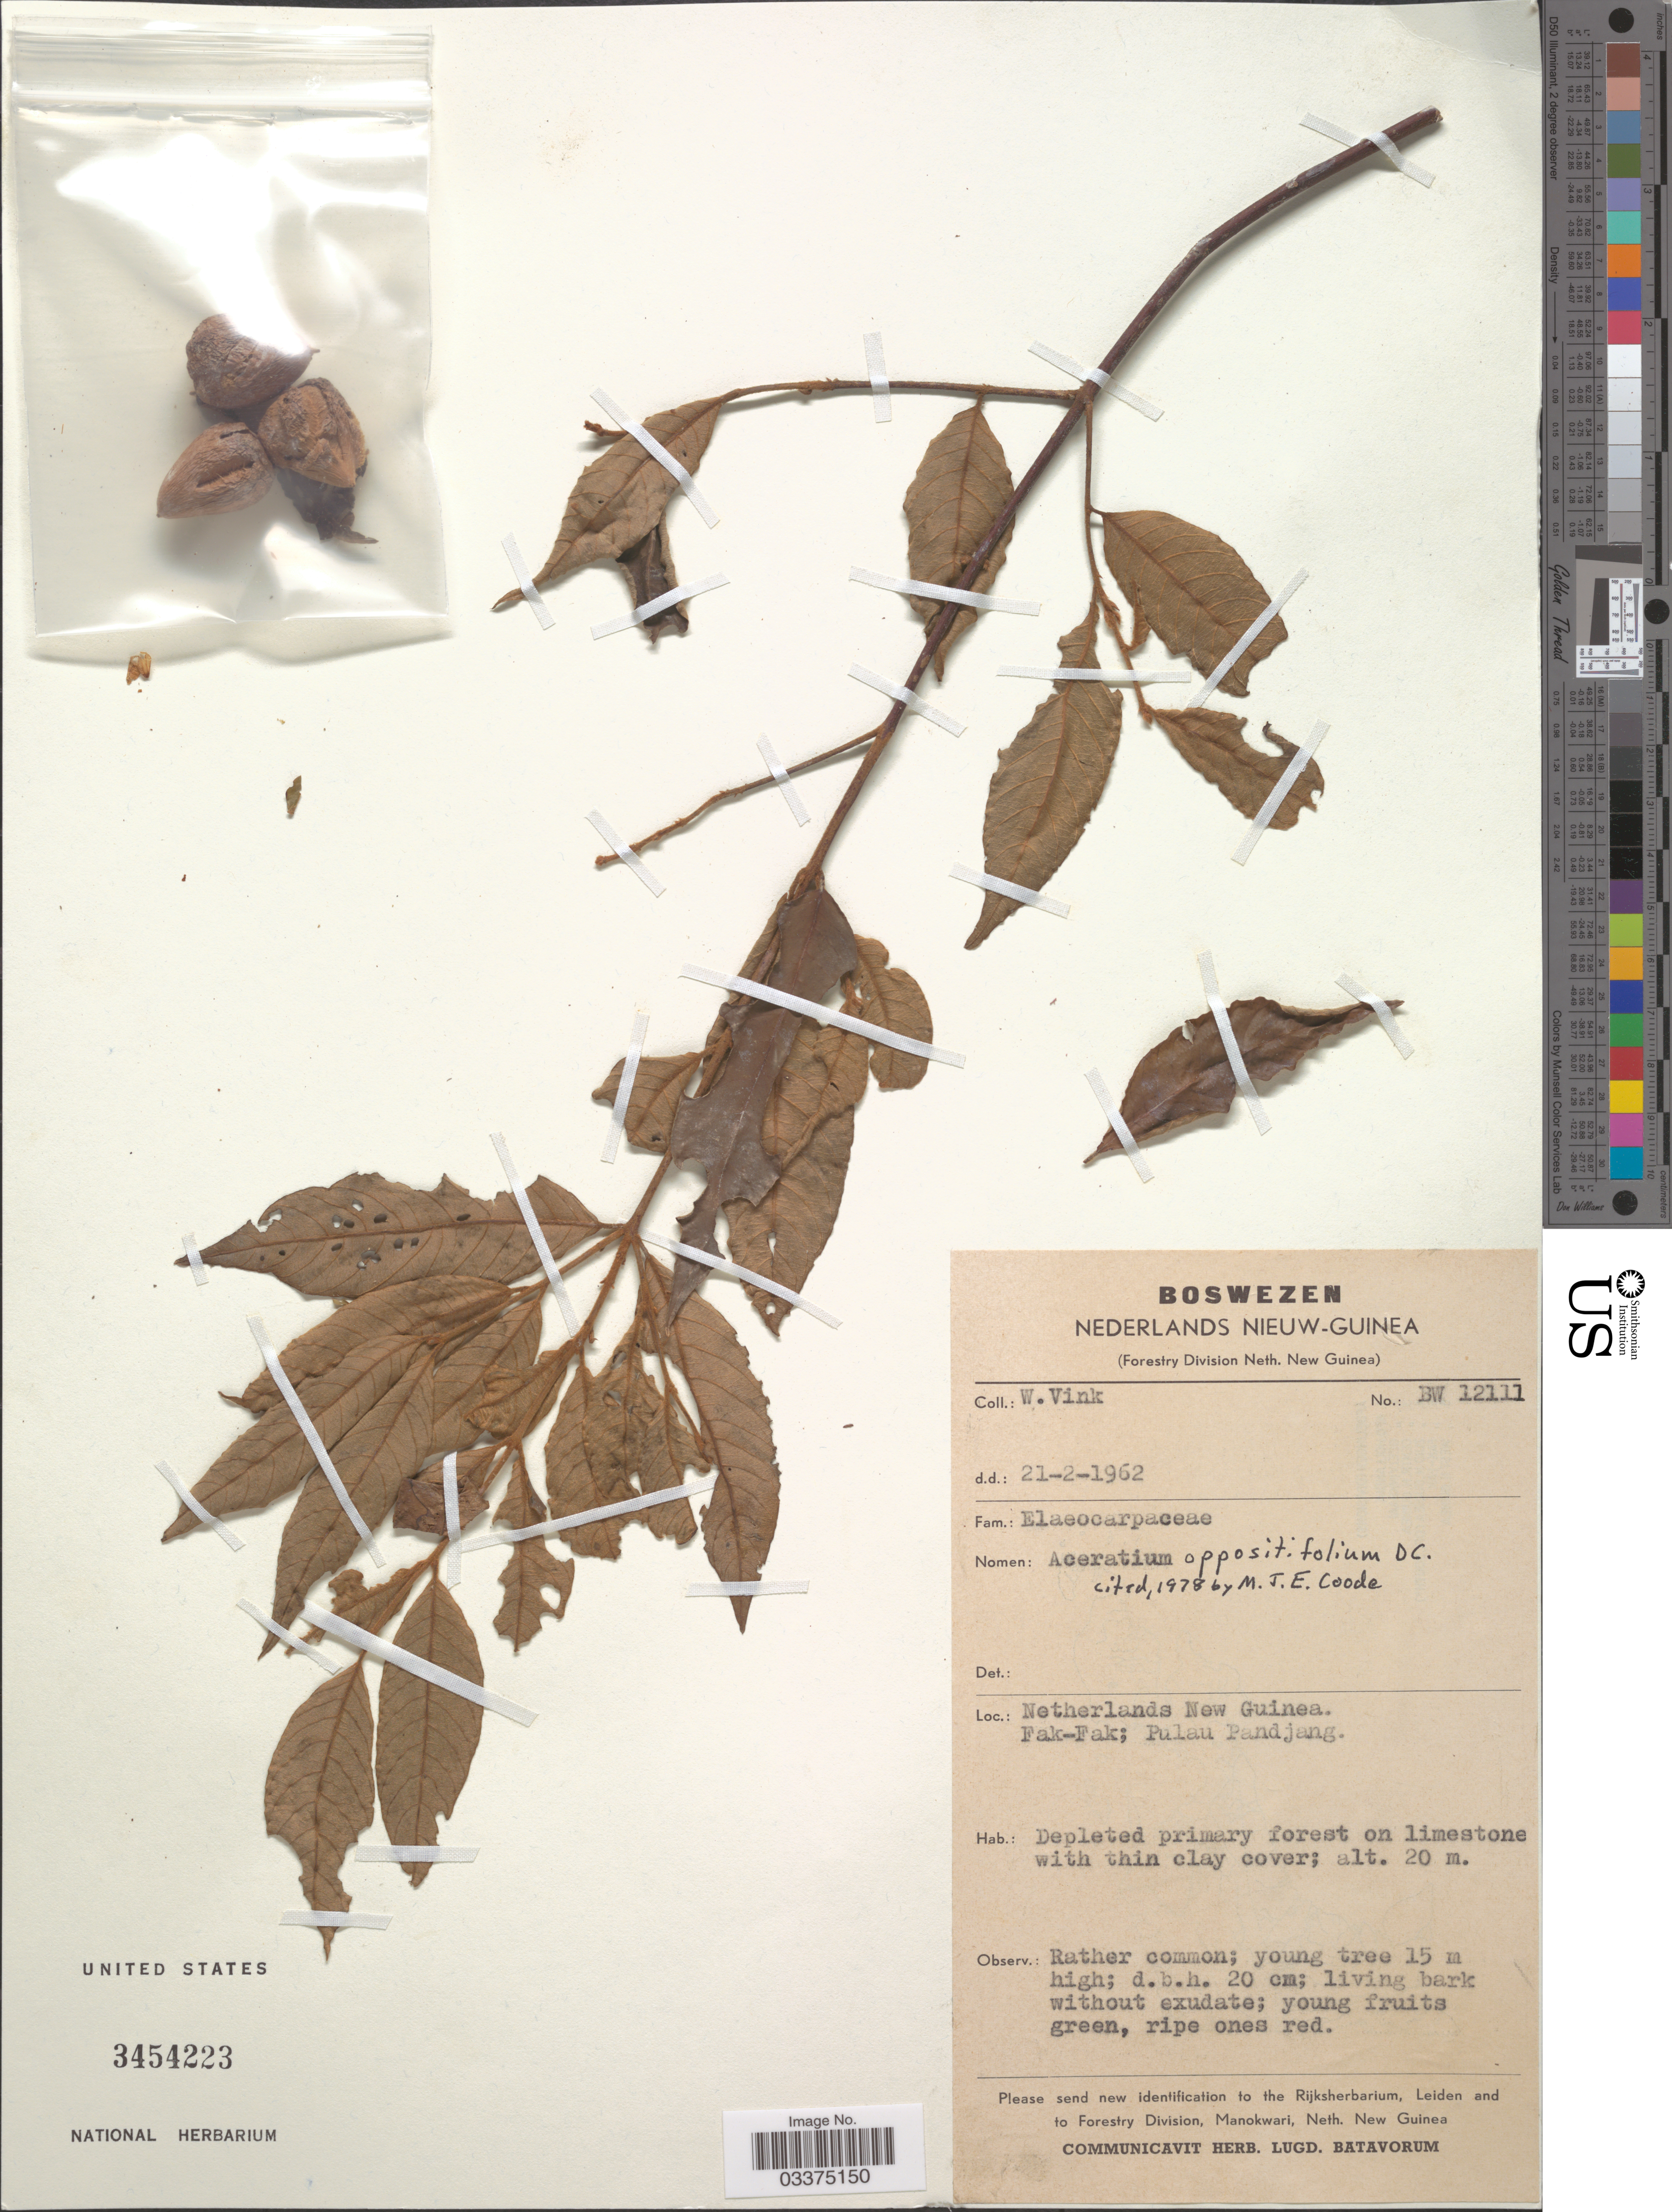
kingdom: Plantae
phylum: Tracheophyta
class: Magnoliopsida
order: Oxalidales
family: Elaeocarpaceae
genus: Aceratium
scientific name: Aceratium oppositifolium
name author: DC.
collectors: W. Vink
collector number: BW 12111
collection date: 1962-02-21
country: Indonesia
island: New Guinea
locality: Netherlands New Guinea. Fak-Fak; Pulau Pandjang.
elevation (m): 20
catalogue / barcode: US 3454223